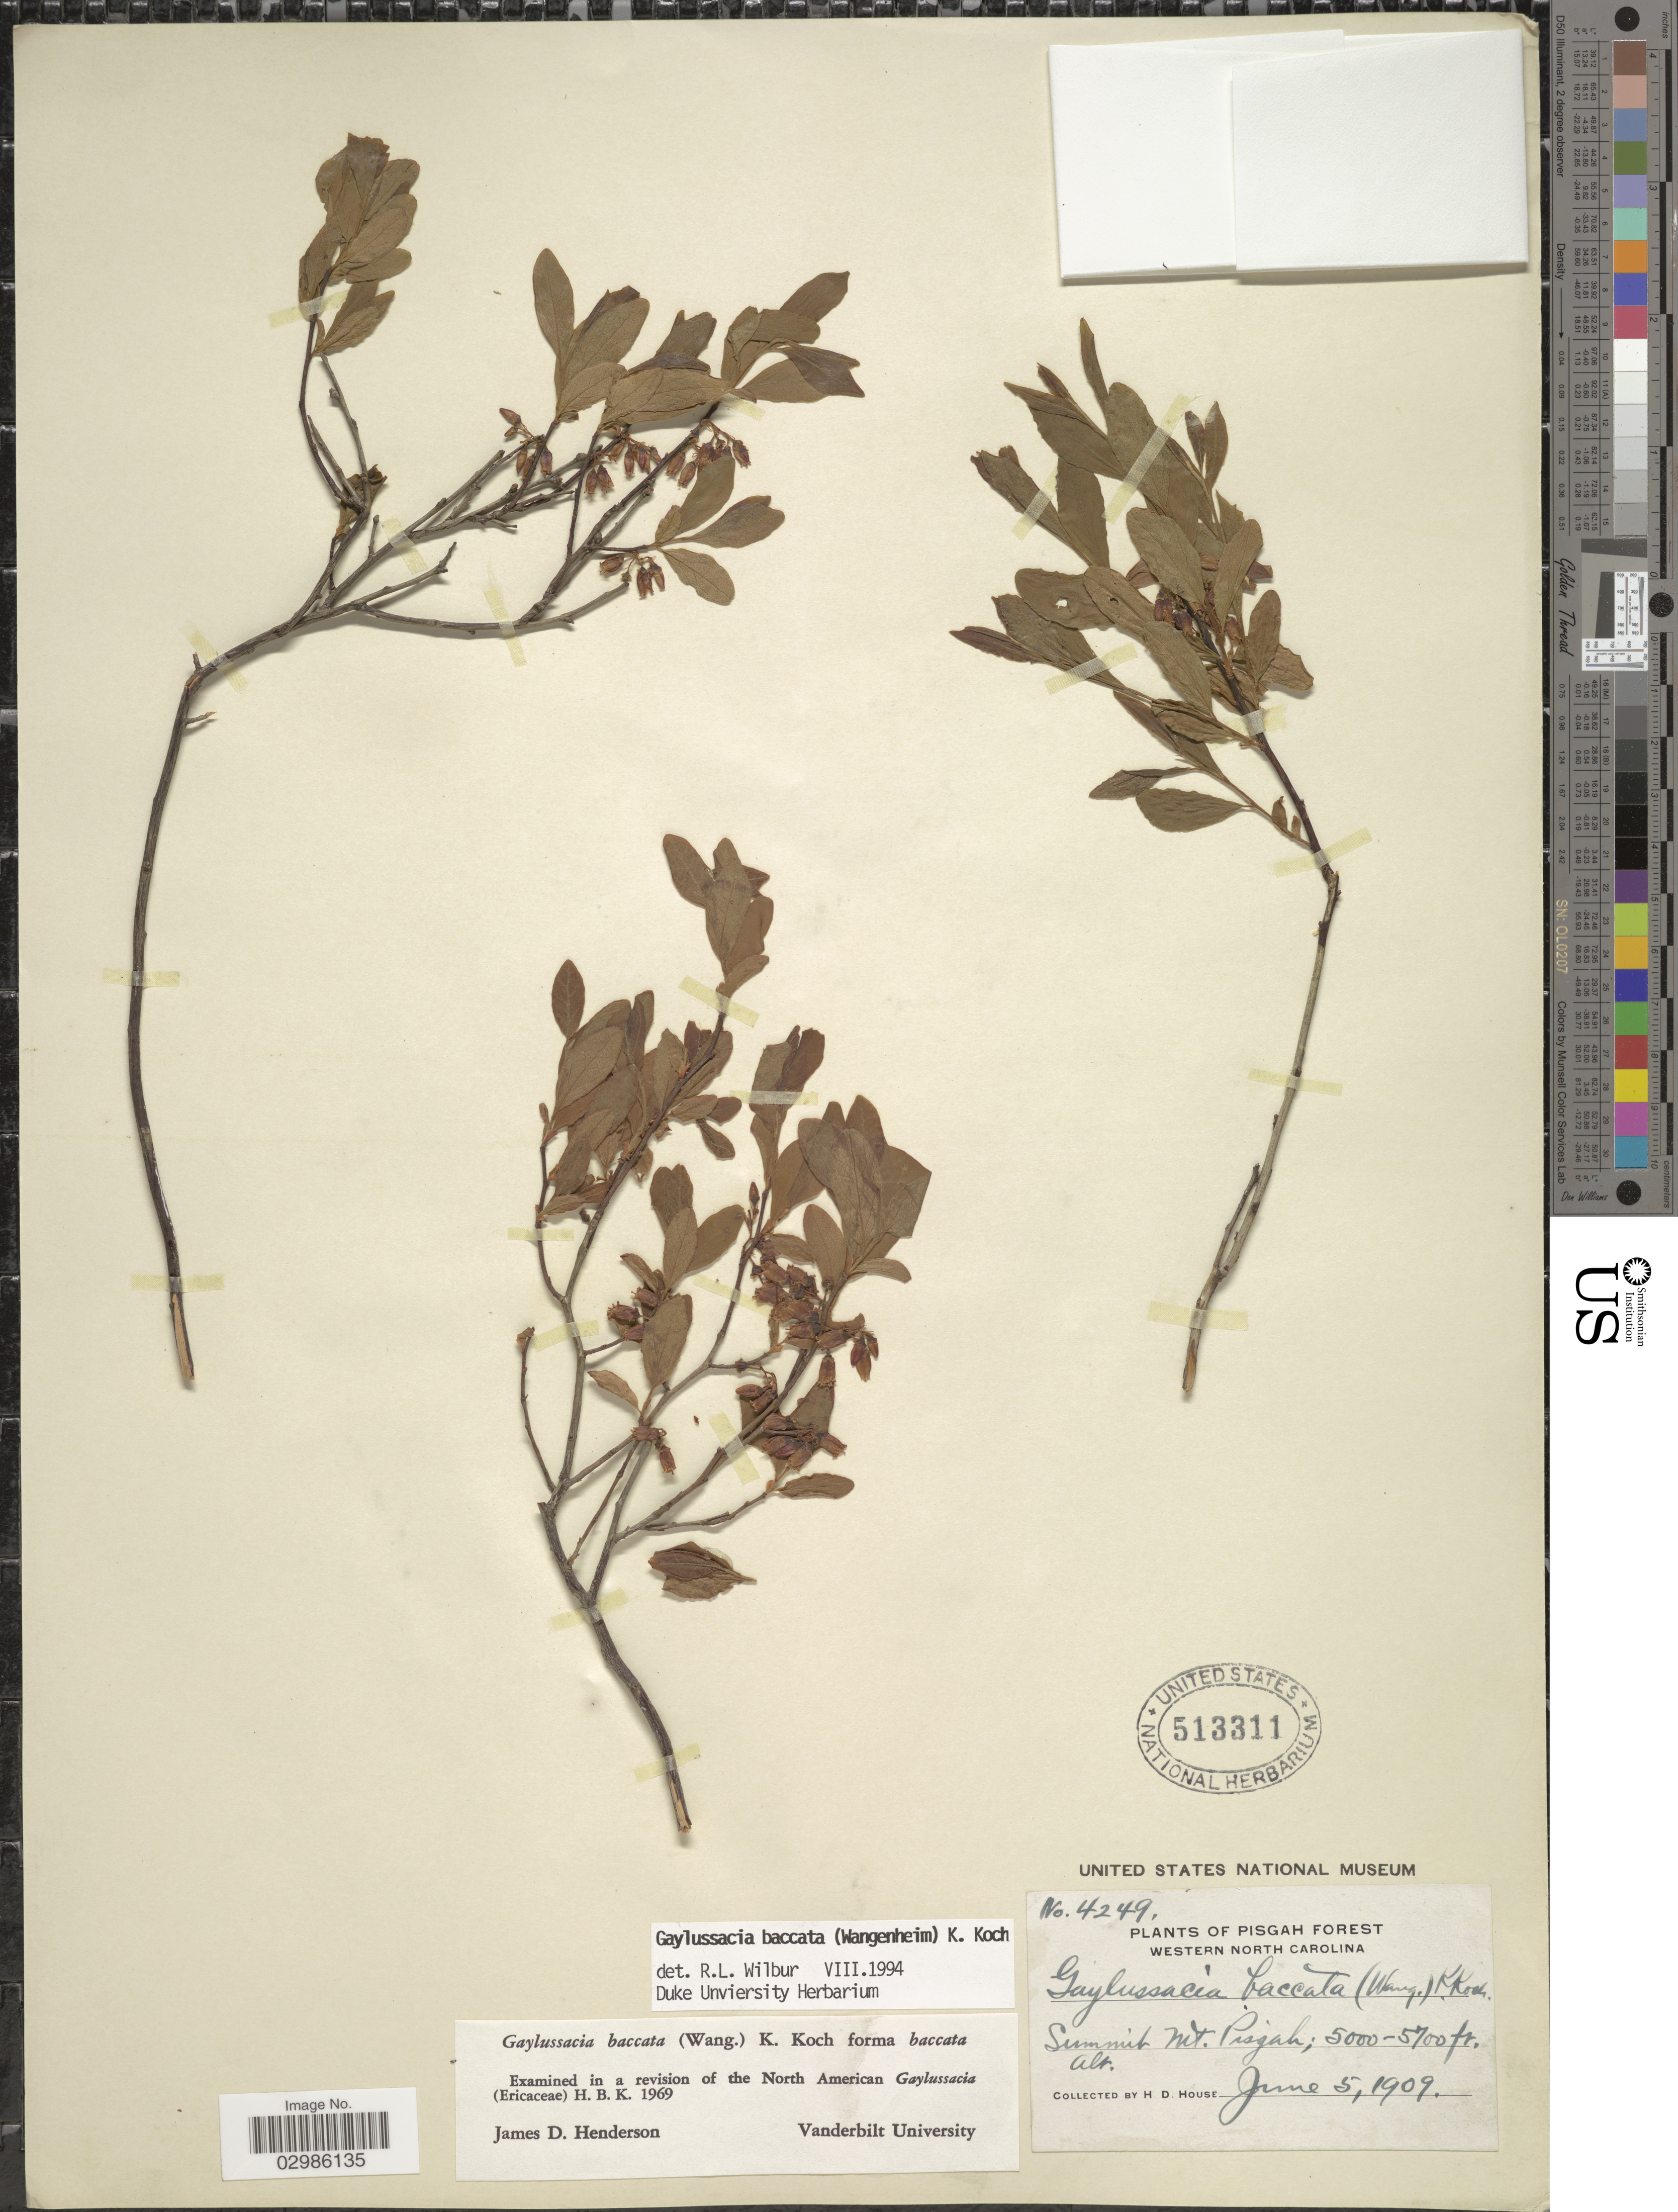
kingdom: Plantae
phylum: Tracheophyta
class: Magnoliopsida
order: Ericales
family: Ericaceae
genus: Gaylussacia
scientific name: Gaylussacia baccata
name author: (Wangenh.) K. Koch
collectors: H. D. House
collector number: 4249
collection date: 1909-06-05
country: United States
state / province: North Carolina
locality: Pisgah Forest. Western North Carolina. Summit Mt. Pisgah.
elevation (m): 1524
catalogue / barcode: US 513311